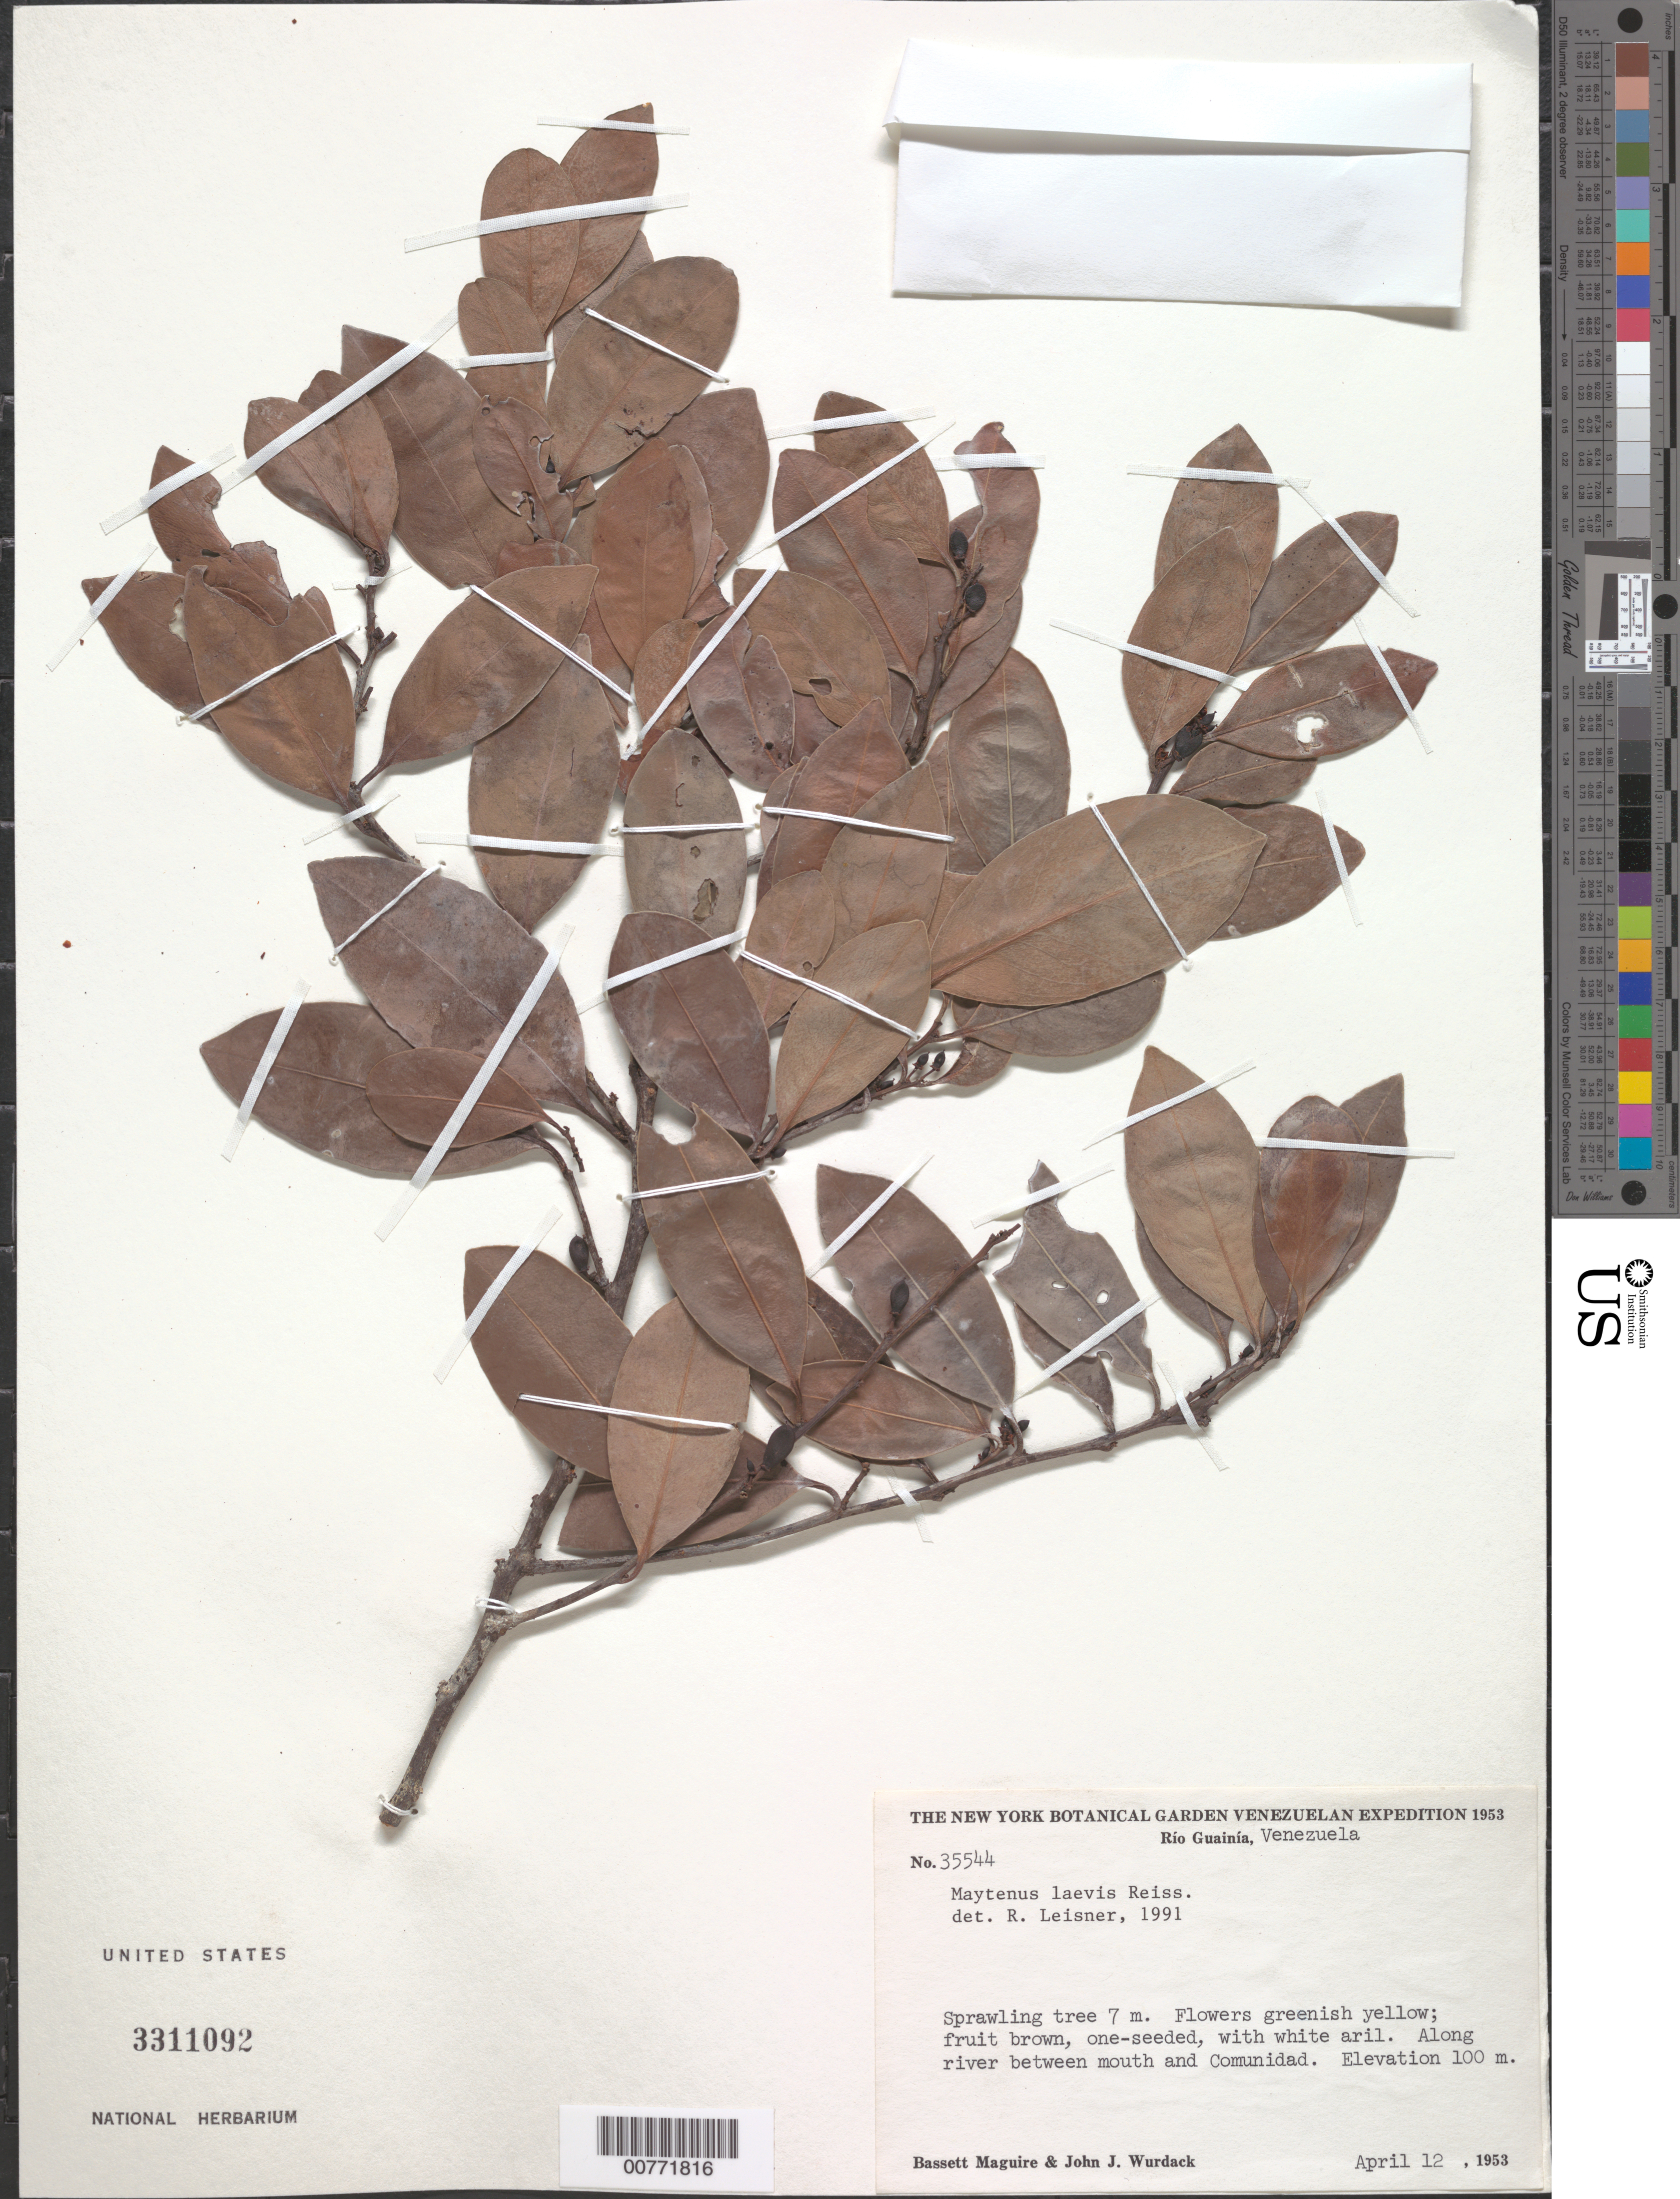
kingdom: Plantae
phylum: Tracheophyta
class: Magnoliopsida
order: Celastrales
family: Celastraceae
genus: Maytenus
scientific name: Maytenus laevis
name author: Reissek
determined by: Liesner, R. L.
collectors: B. Maguire & J. J. Wurdack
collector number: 35544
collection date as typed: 12-Apr-53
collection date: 1953-04-12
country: Venezuela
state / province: Amazonas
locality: Río Guainía, between Río Negro and Comunidad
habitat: Along river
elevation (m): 100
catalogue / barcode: US 3311092